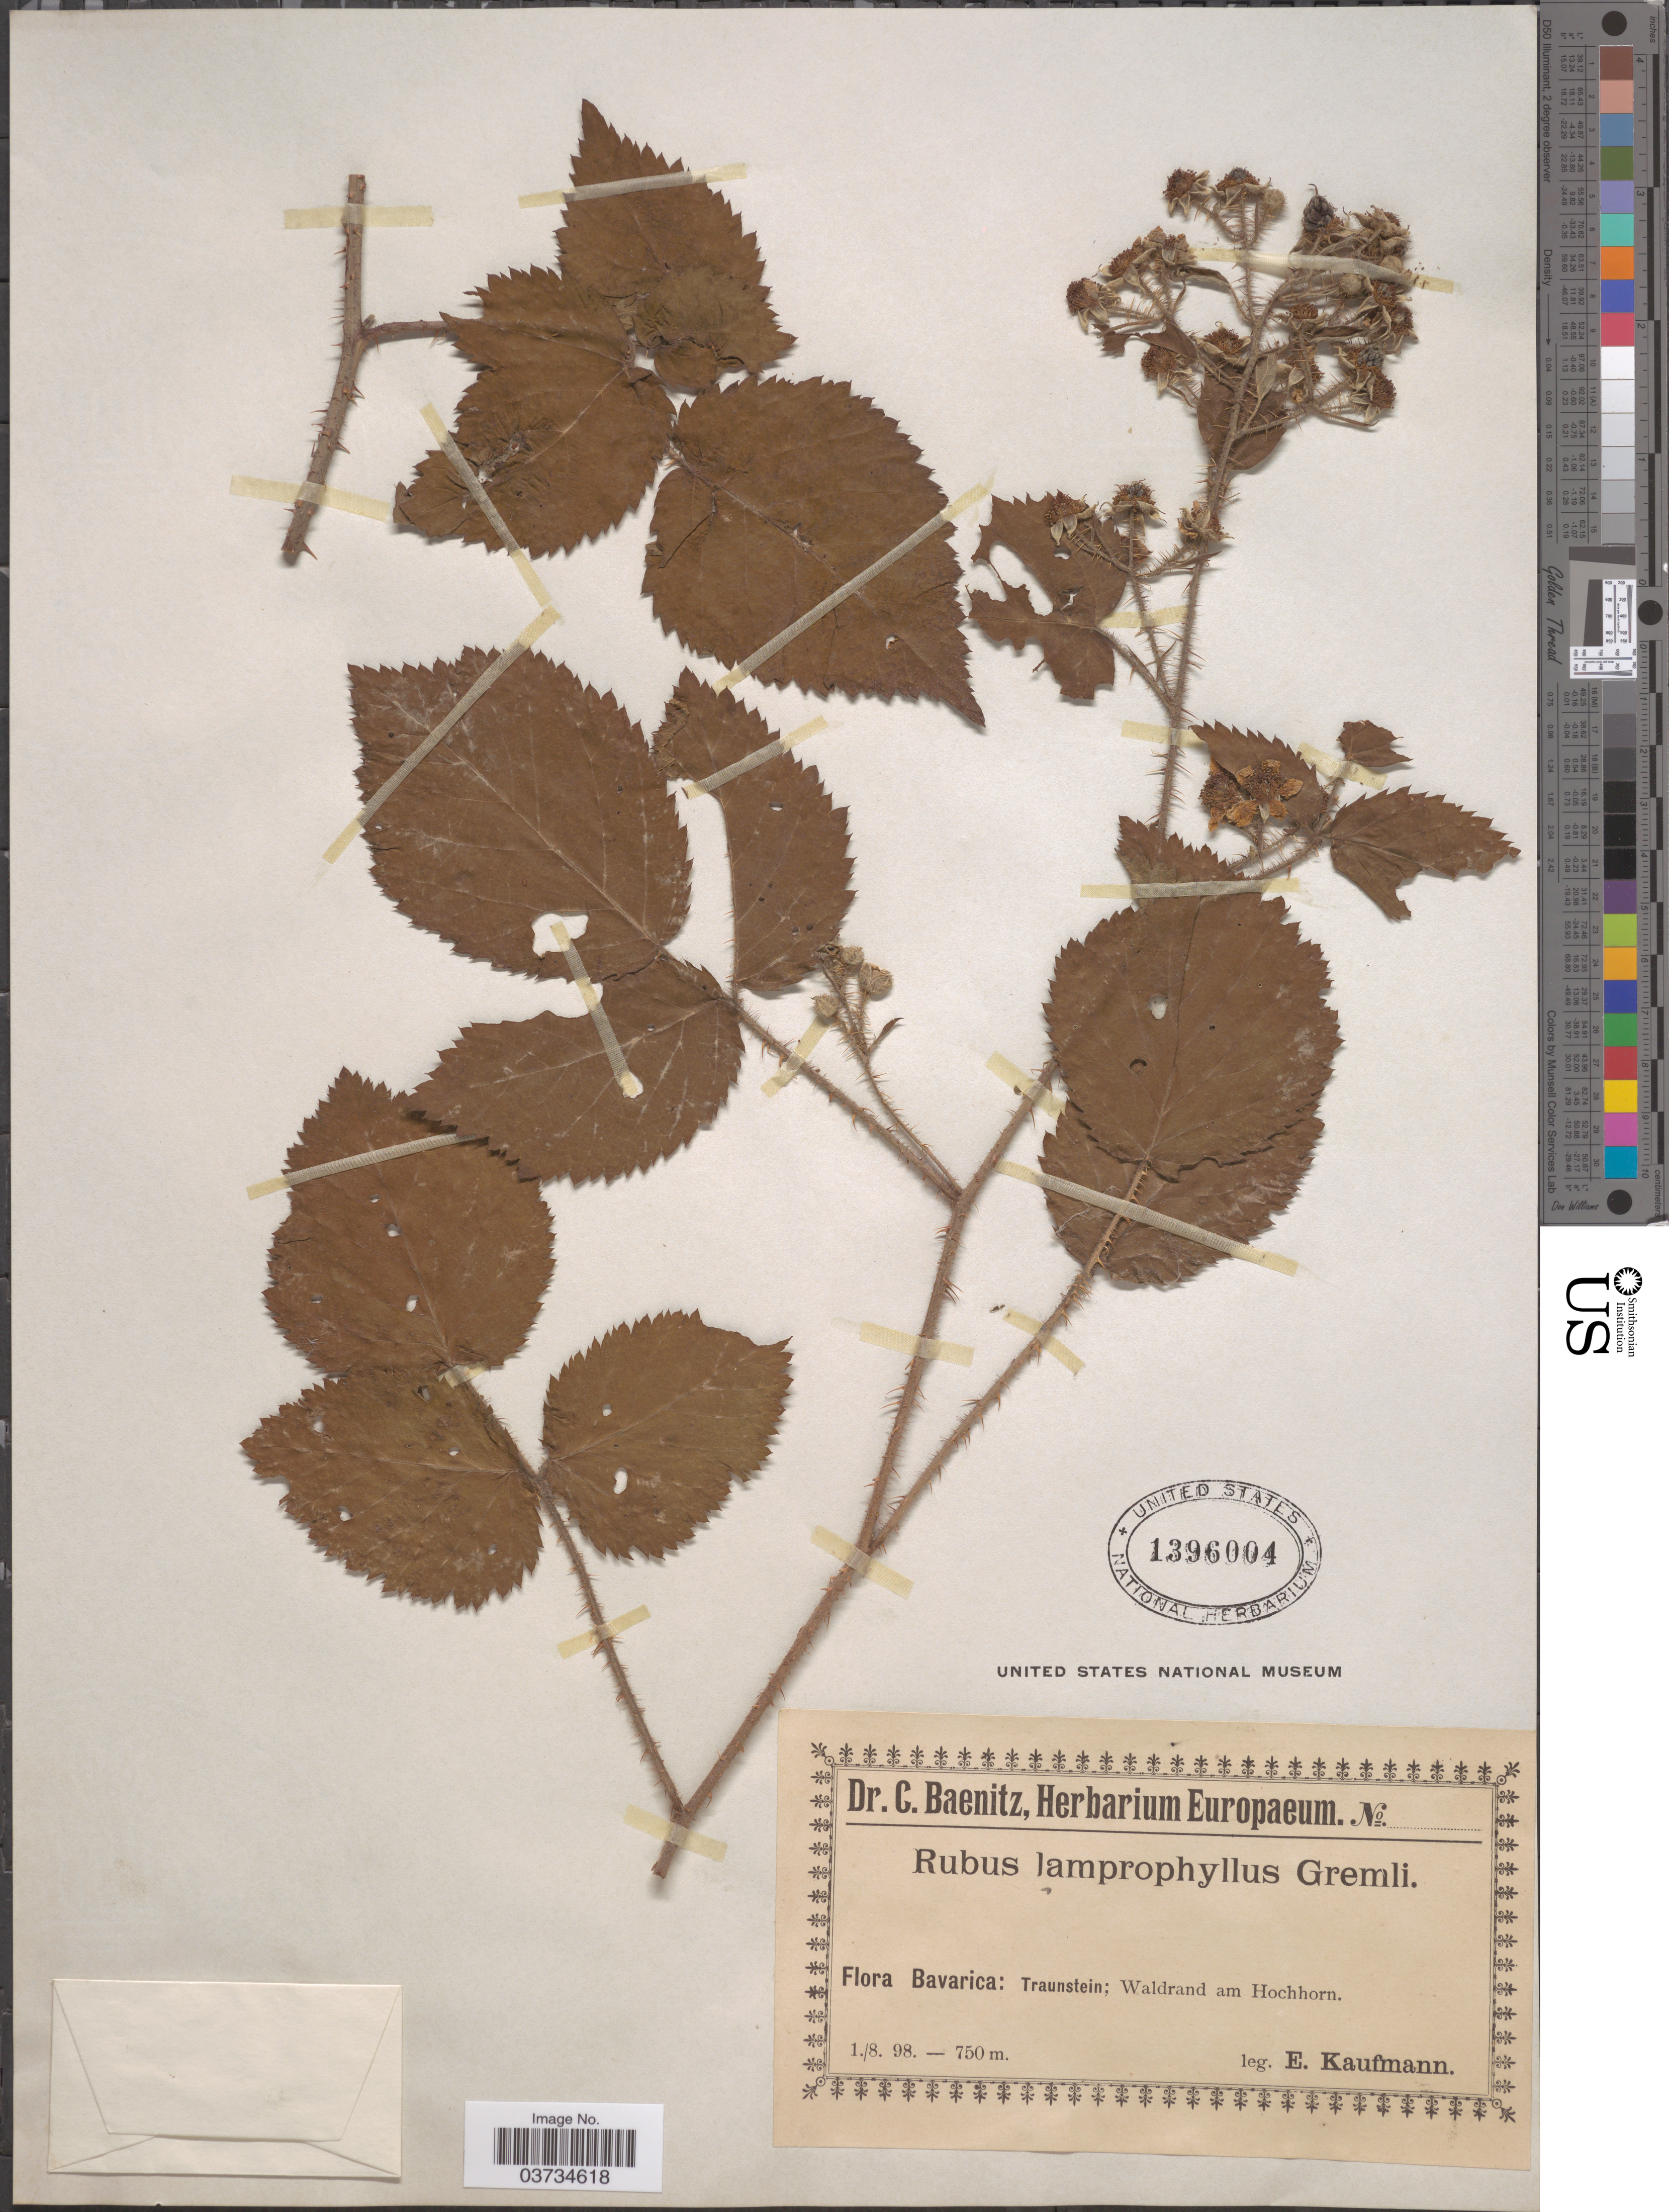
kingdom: Plantae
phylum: Tracheophyta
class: Magnoliopsida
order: Rosales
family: Rosaceae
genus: Rubus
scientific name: Rubus lamprophyllus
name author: Gremli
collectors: E. Kaufmann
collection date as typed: Transcribed d/m/y: 1/8/98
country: Germany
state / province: Bayern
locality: Bavarica: Traunstein; Waldrand am Hochhorn.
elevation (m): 750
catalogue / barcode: US 1396004